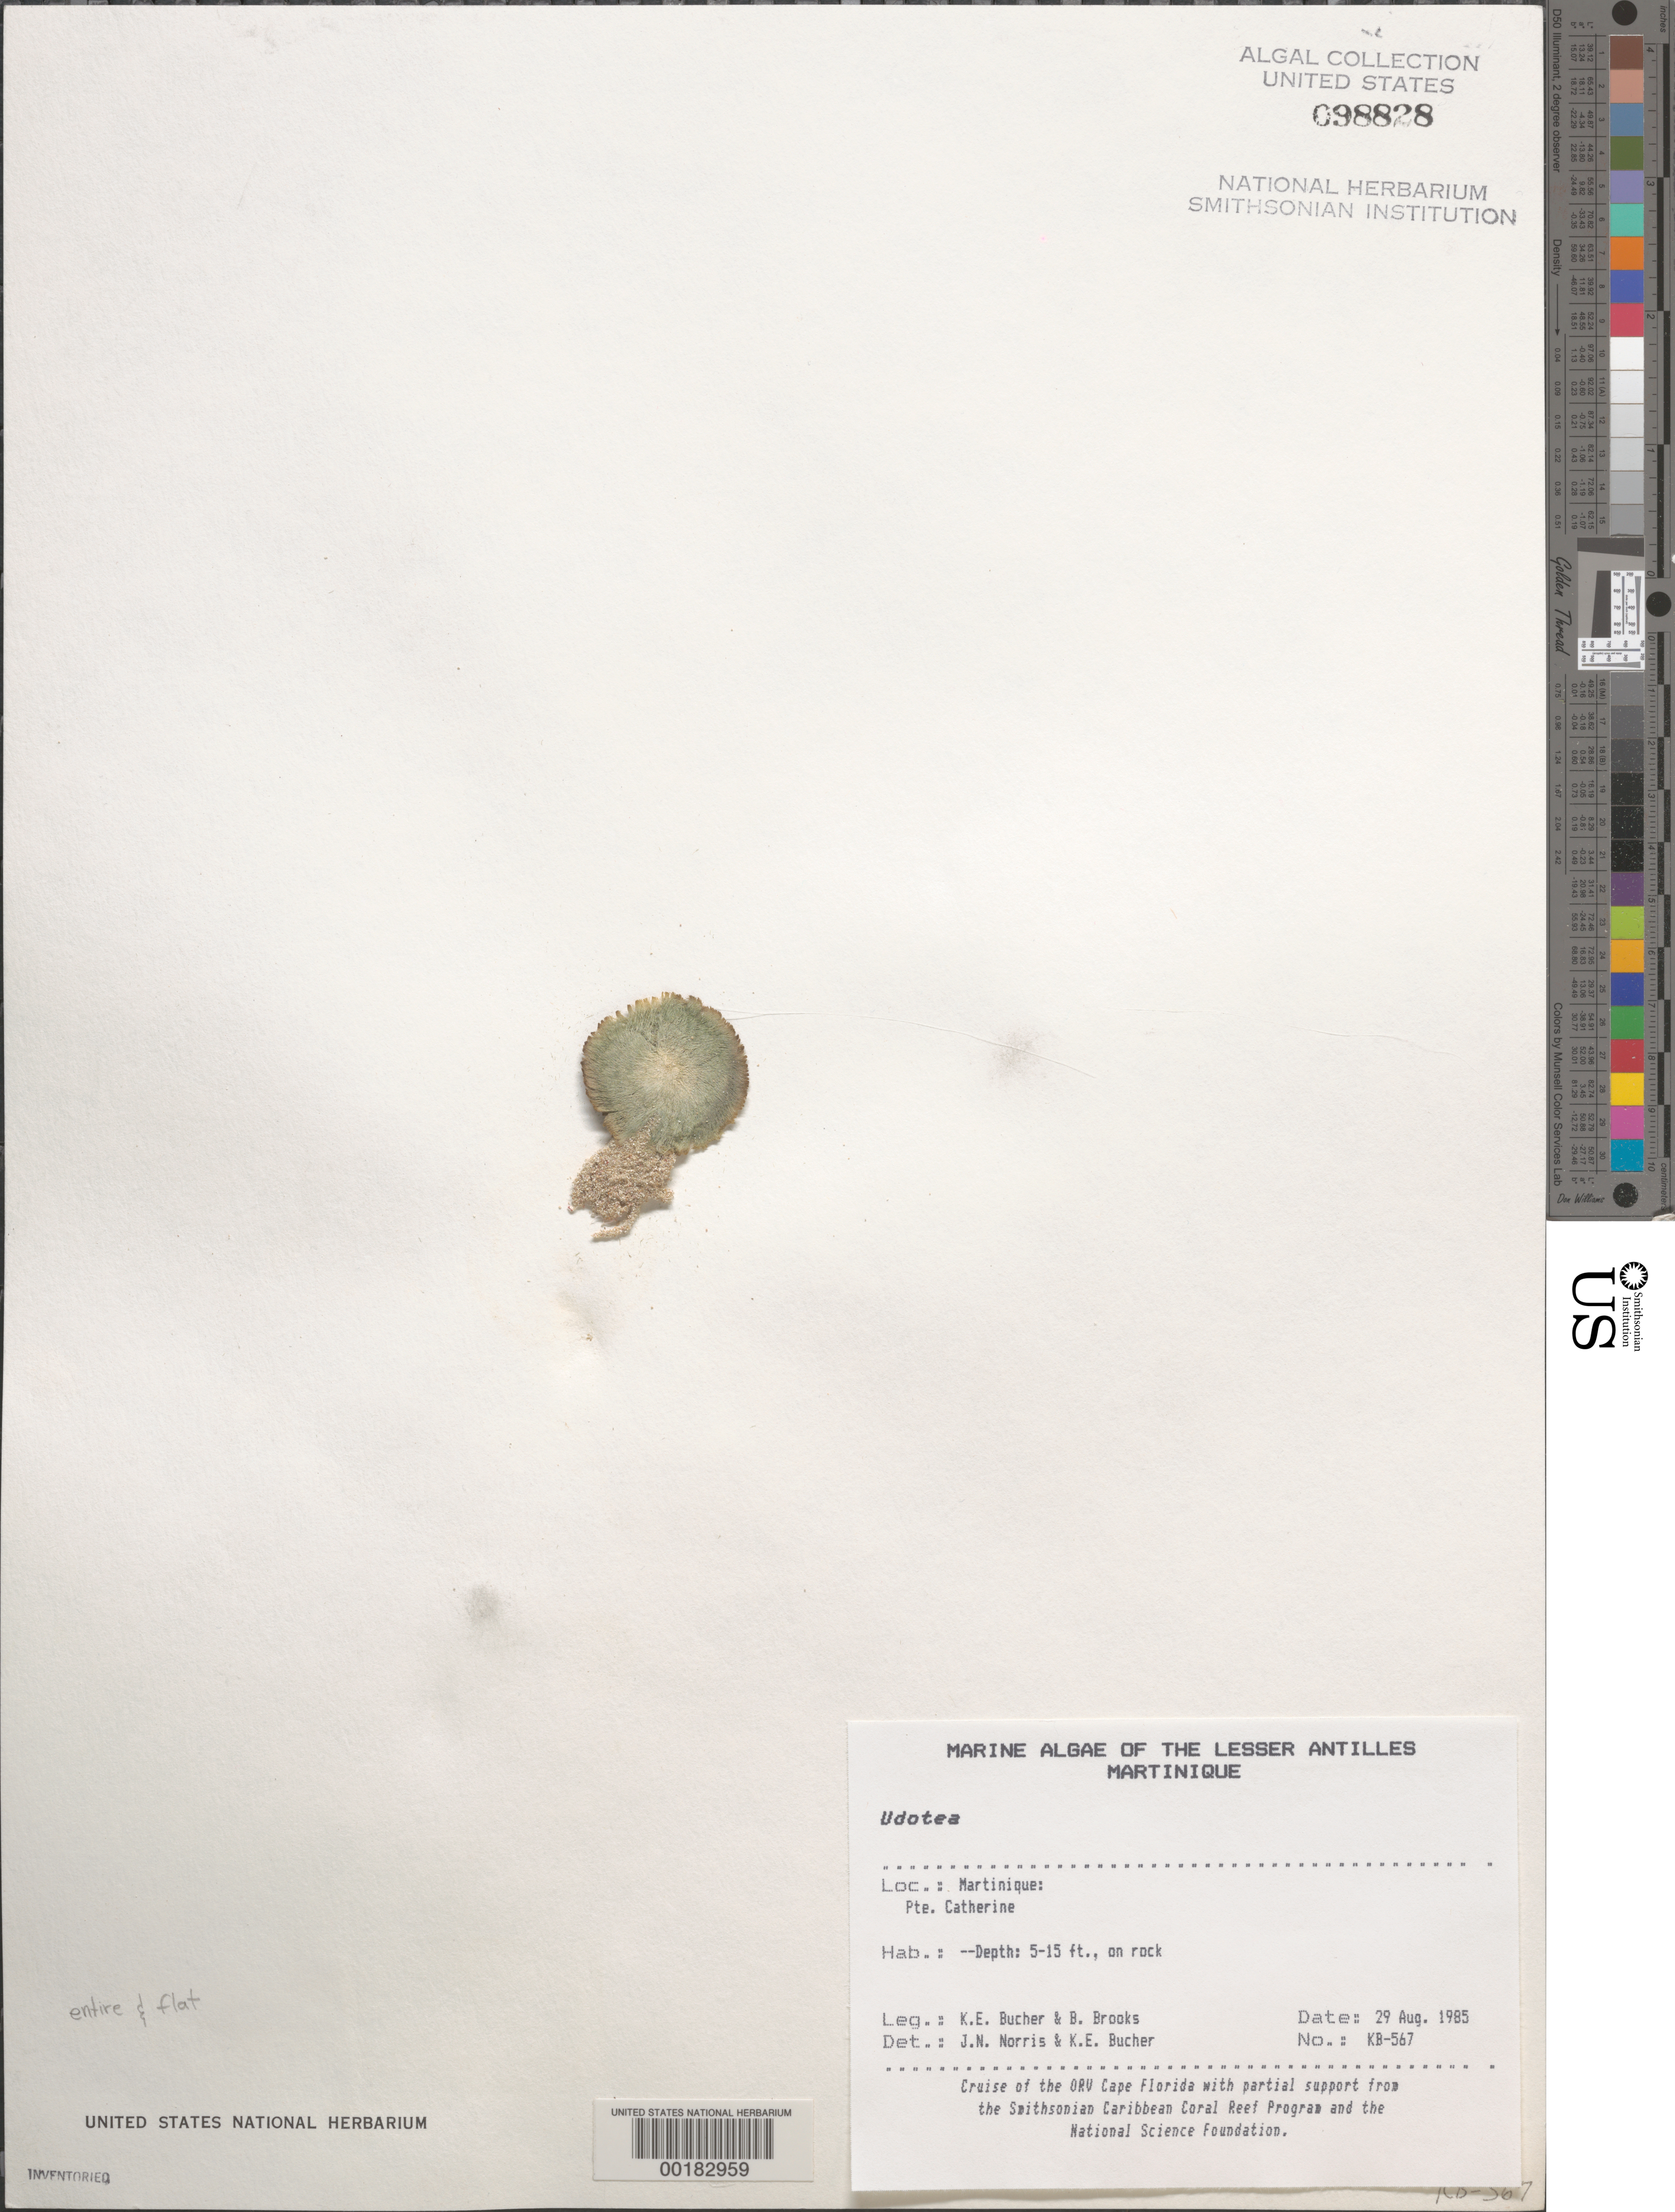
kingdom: Plantae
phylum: Chlorophyta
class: Ulvophyceae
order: Bryopsidales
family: Udoteaceae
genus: Udotea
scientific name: Udotea sp.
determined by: Norris, J. N.; Bucher, K. E.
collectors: K. E. Bucher & B. Brooks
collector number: Kb-567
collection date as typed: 29 Aug 1985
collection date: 1985-08-29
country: Martinique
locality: Pointe Catherine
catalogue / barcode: US 98828